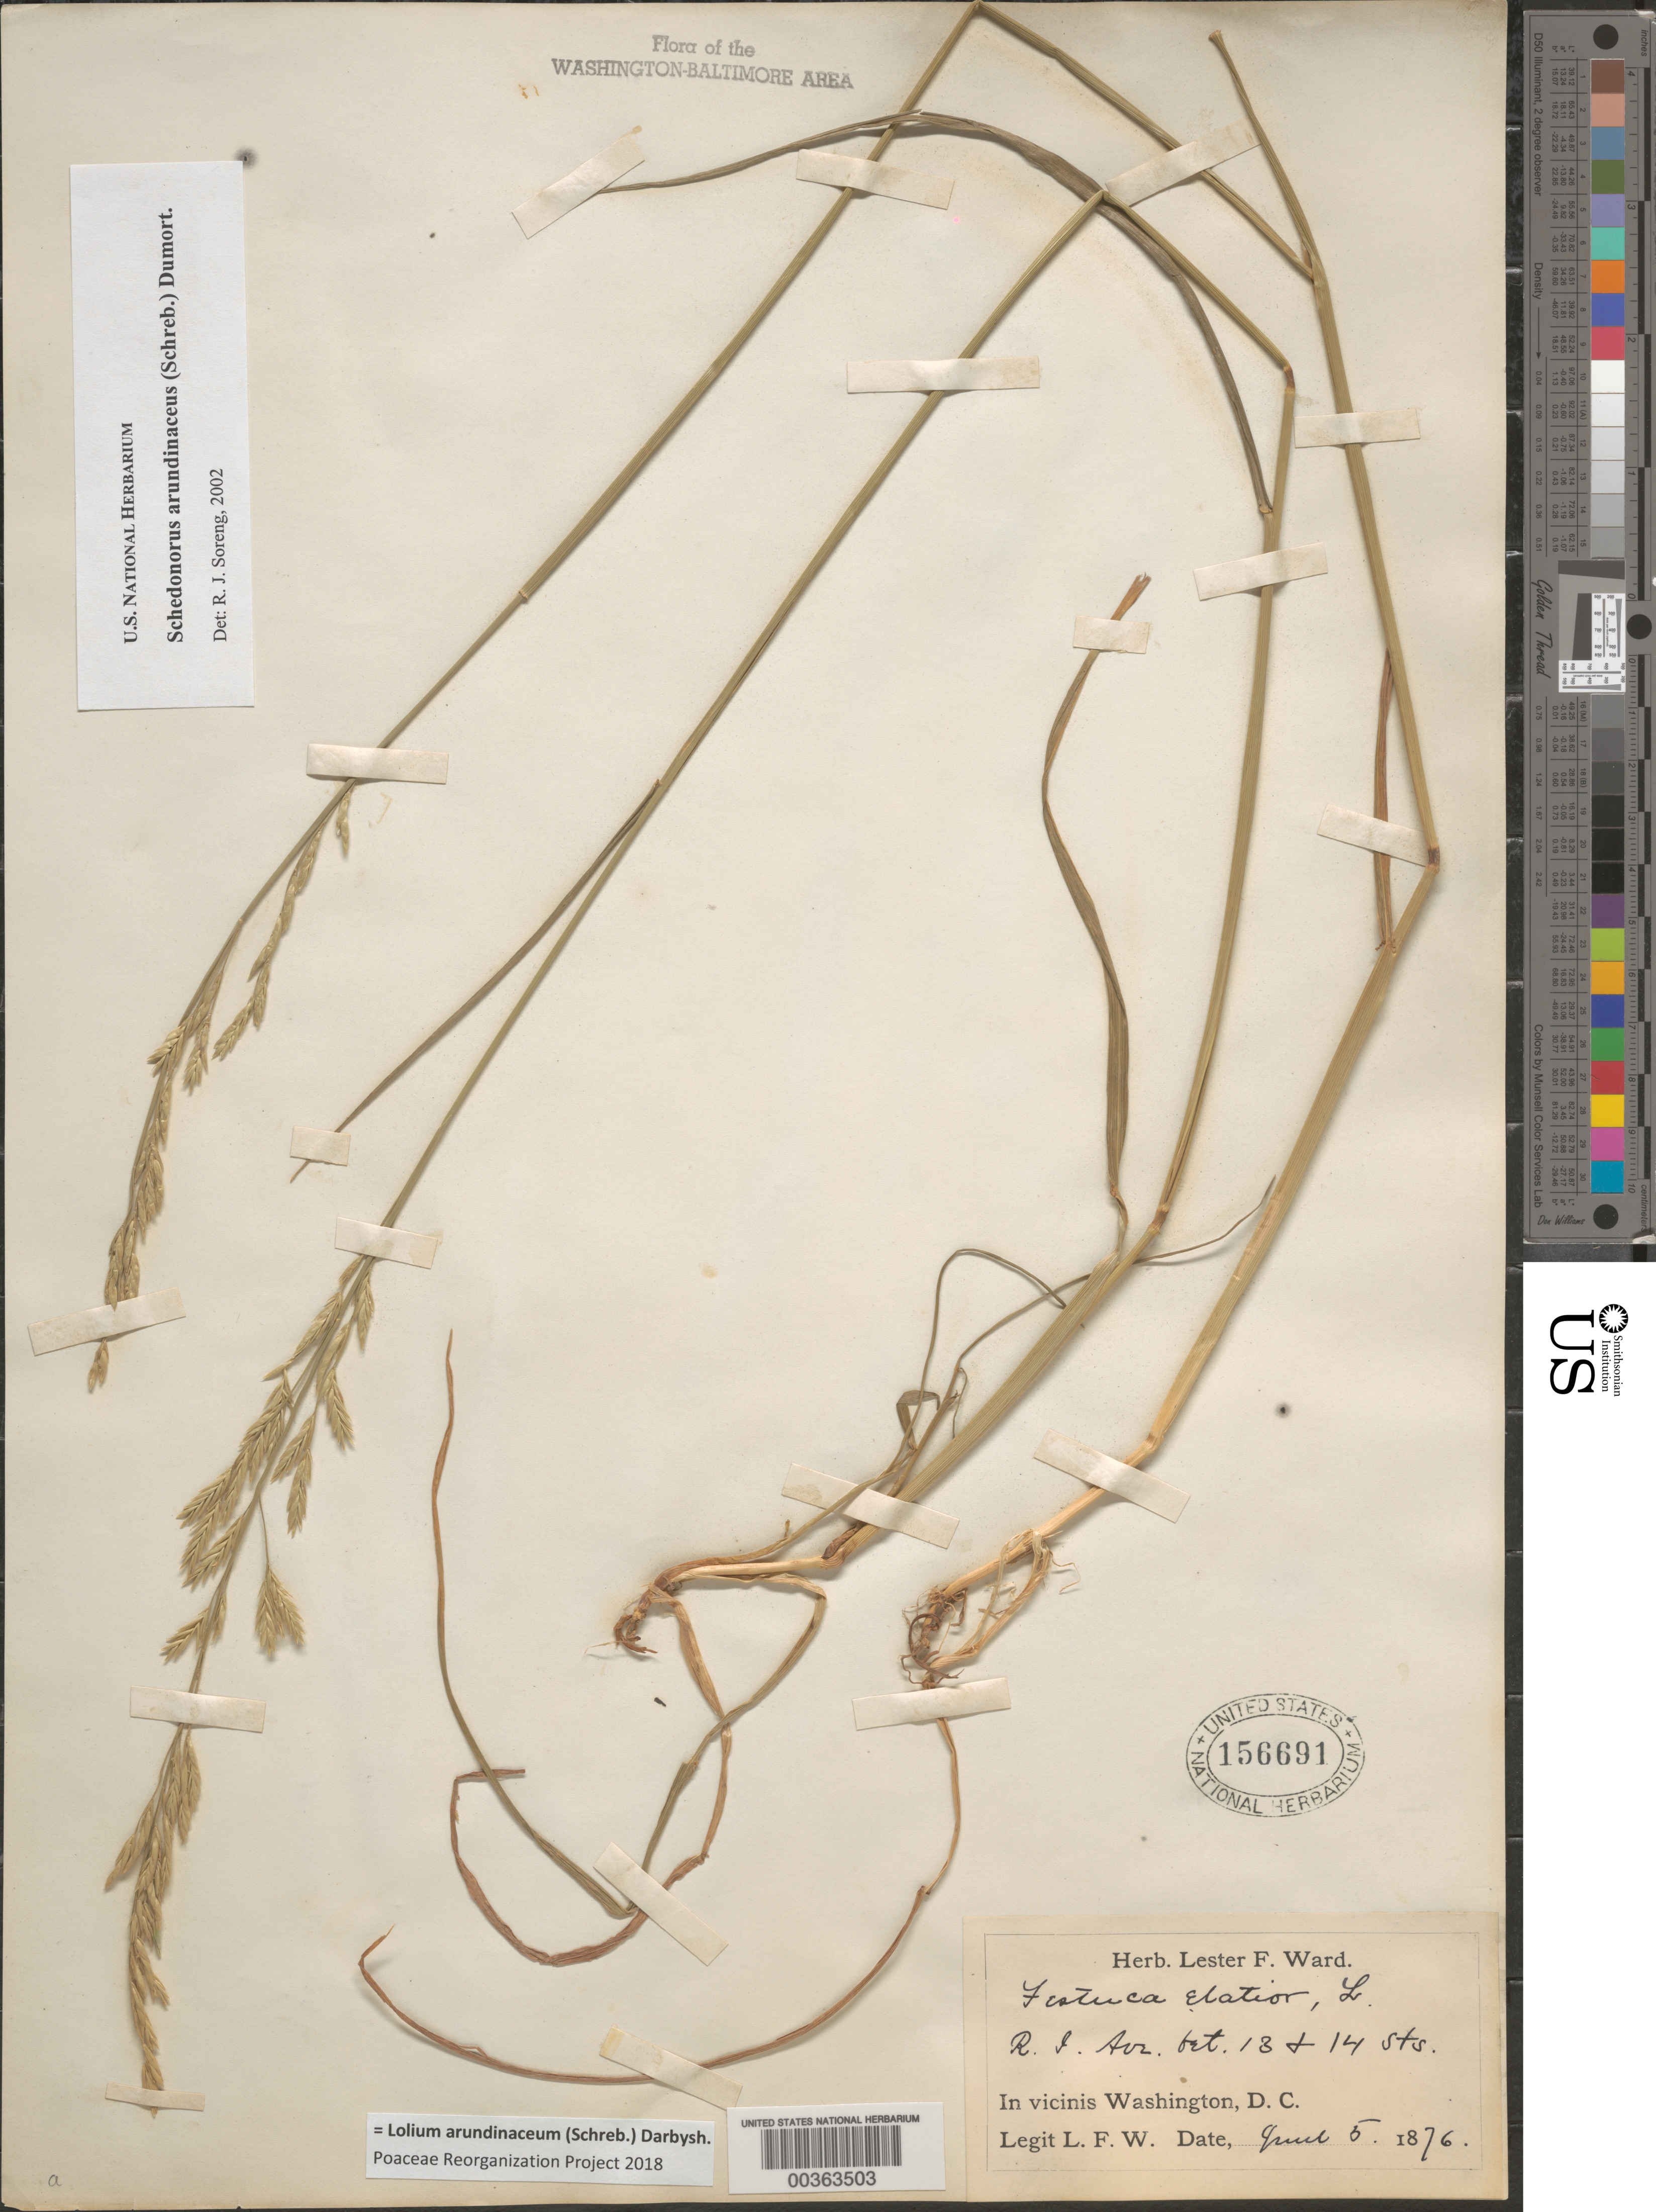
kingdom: Plantae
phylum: Tracheophyta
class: Liliopsida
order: Poales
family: Poaceae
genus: Lolium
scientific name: Lolium arundinaceum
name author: (Schreb.) Darbysh.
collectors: L. F. Ward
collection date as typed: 05 Jun 1876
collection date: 1876-06-05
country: United States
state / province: District of Columbia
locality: Rhode Island Avenue between 13th and 14th Streets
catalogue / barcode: US 156691